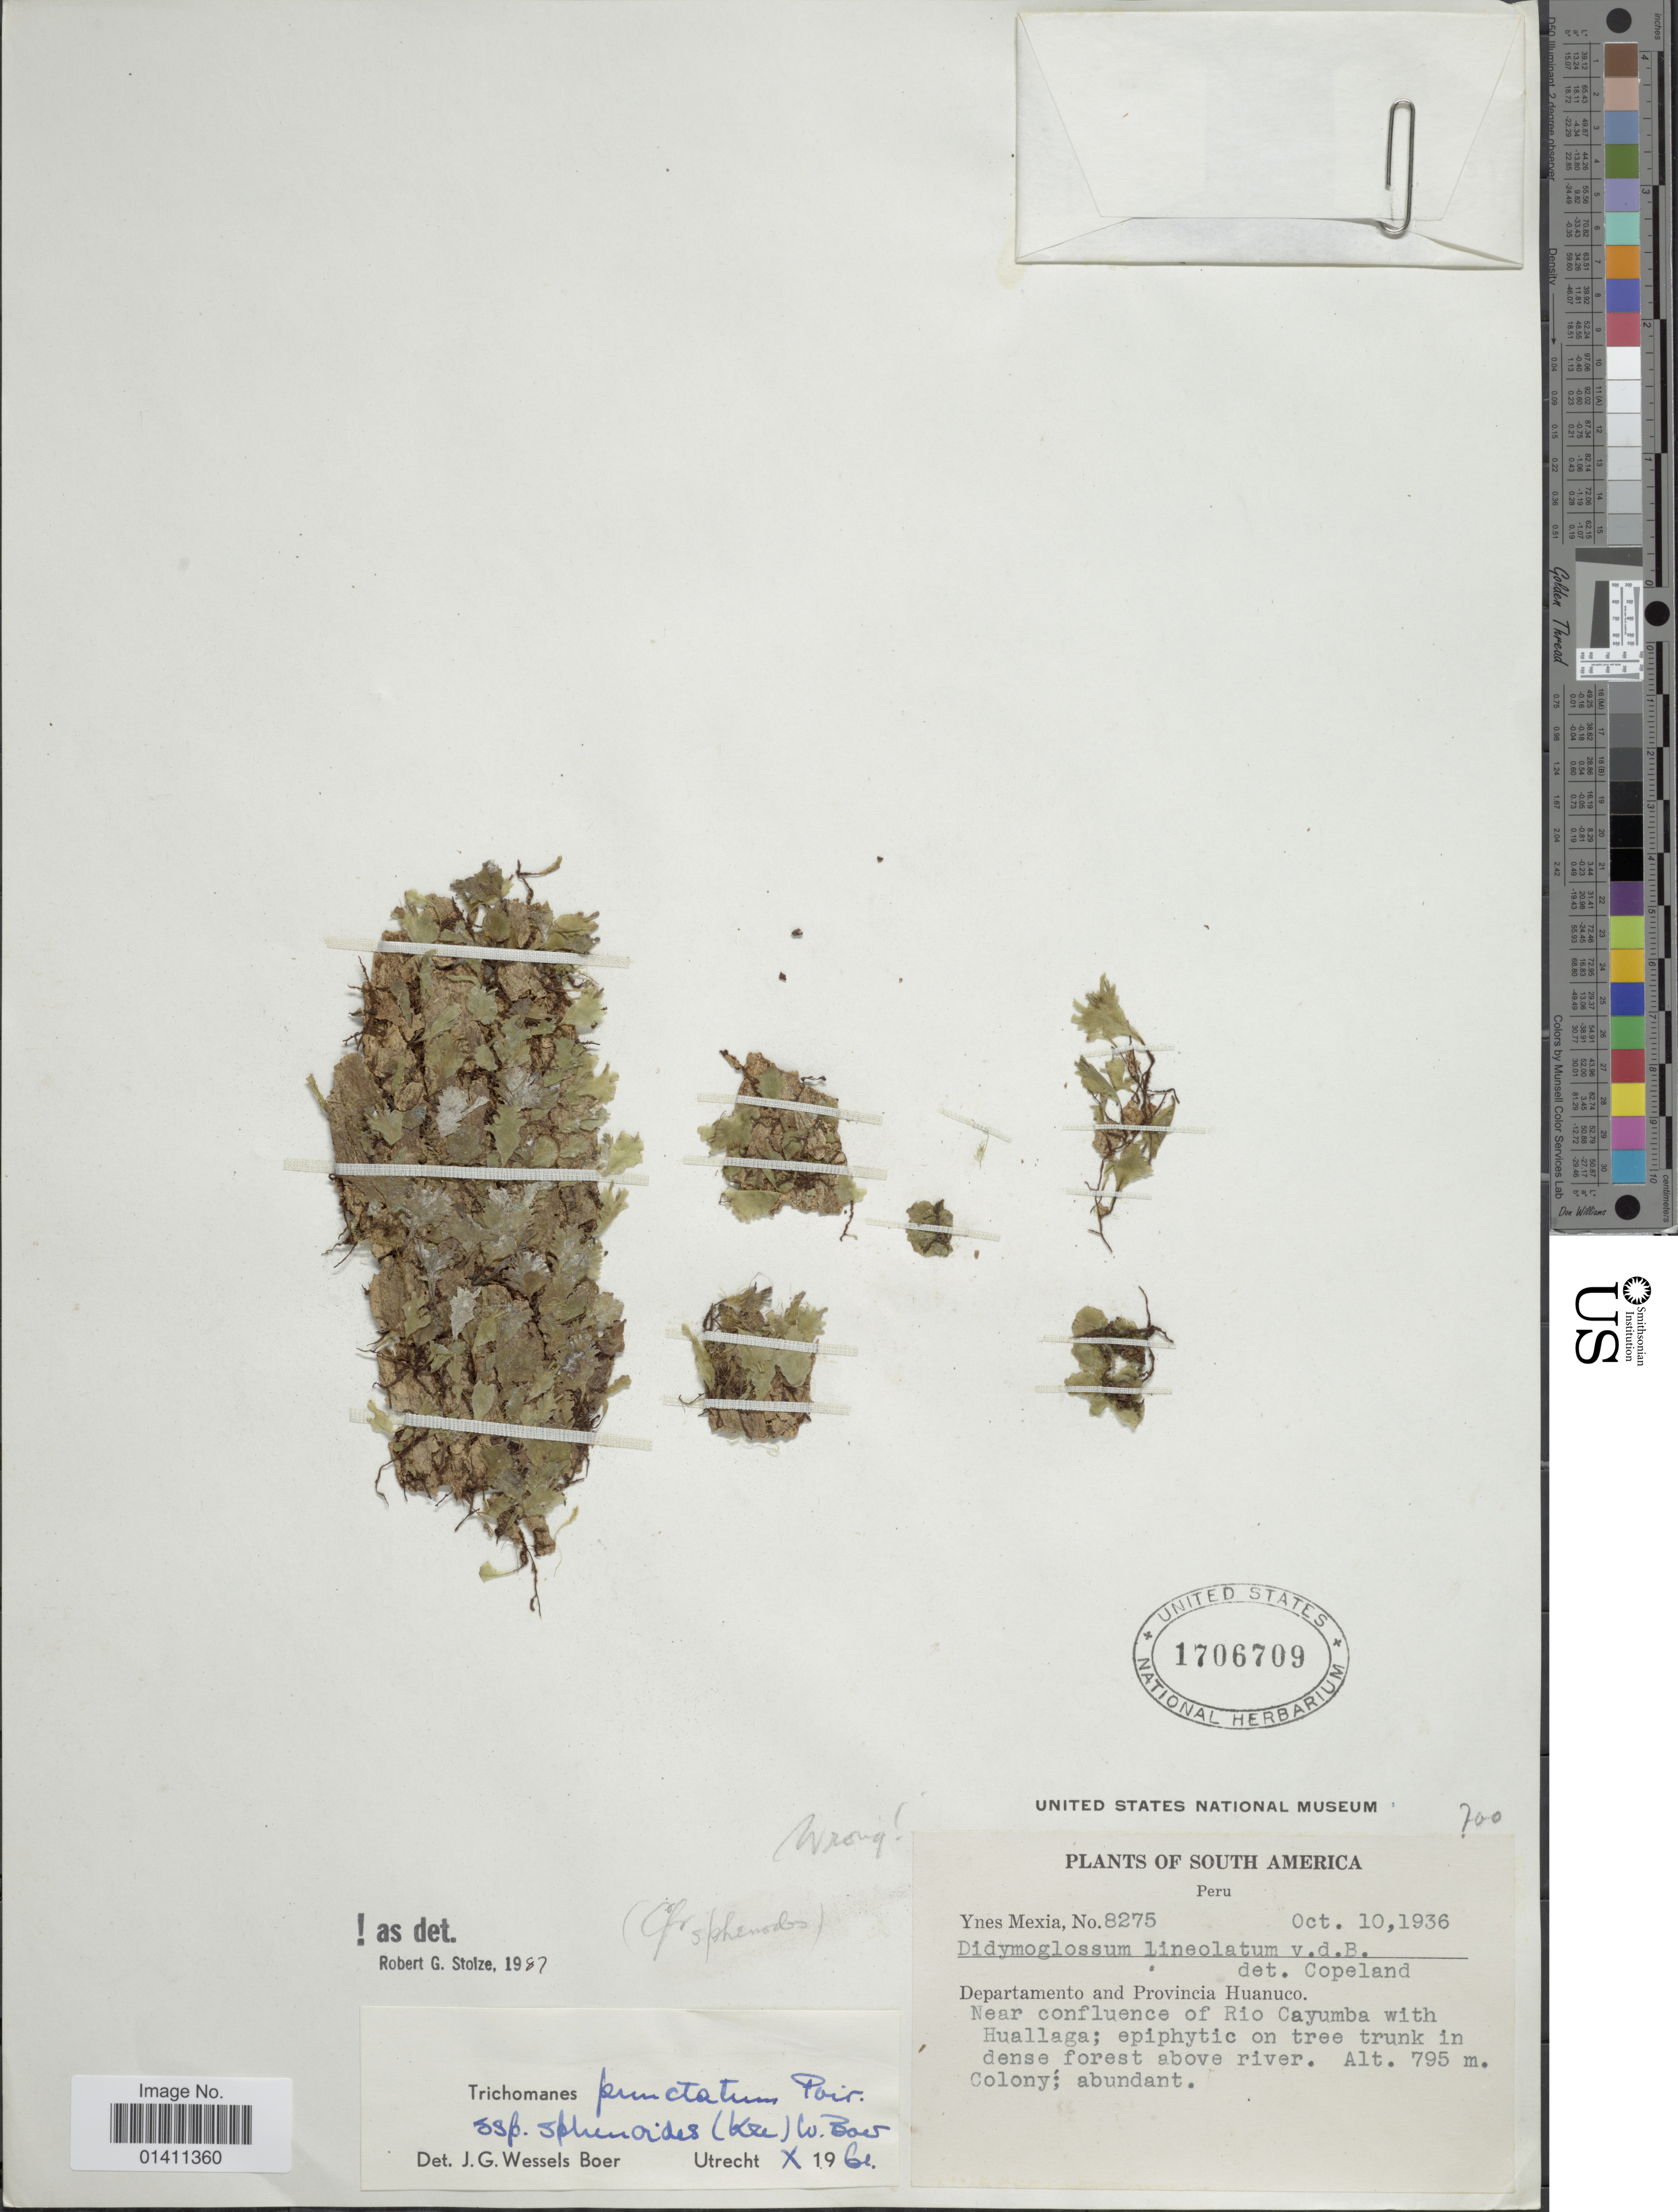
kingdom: Plantae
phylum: Tracheophyta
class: Polypodiopsida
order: Hymenophyllales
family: Hymenophyllaceae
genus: Didymoglossum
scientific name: Didymoglossum punctatum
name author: (Poir.) Desv.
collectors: Y. Mexia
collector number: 8275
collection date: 1936-10-10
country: Peru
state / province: Huánuco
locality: Departamento and Provincia Huanuco. Near confluence of Rio Cayumba with Huallaga.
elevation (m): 795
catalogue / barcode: US 1706709